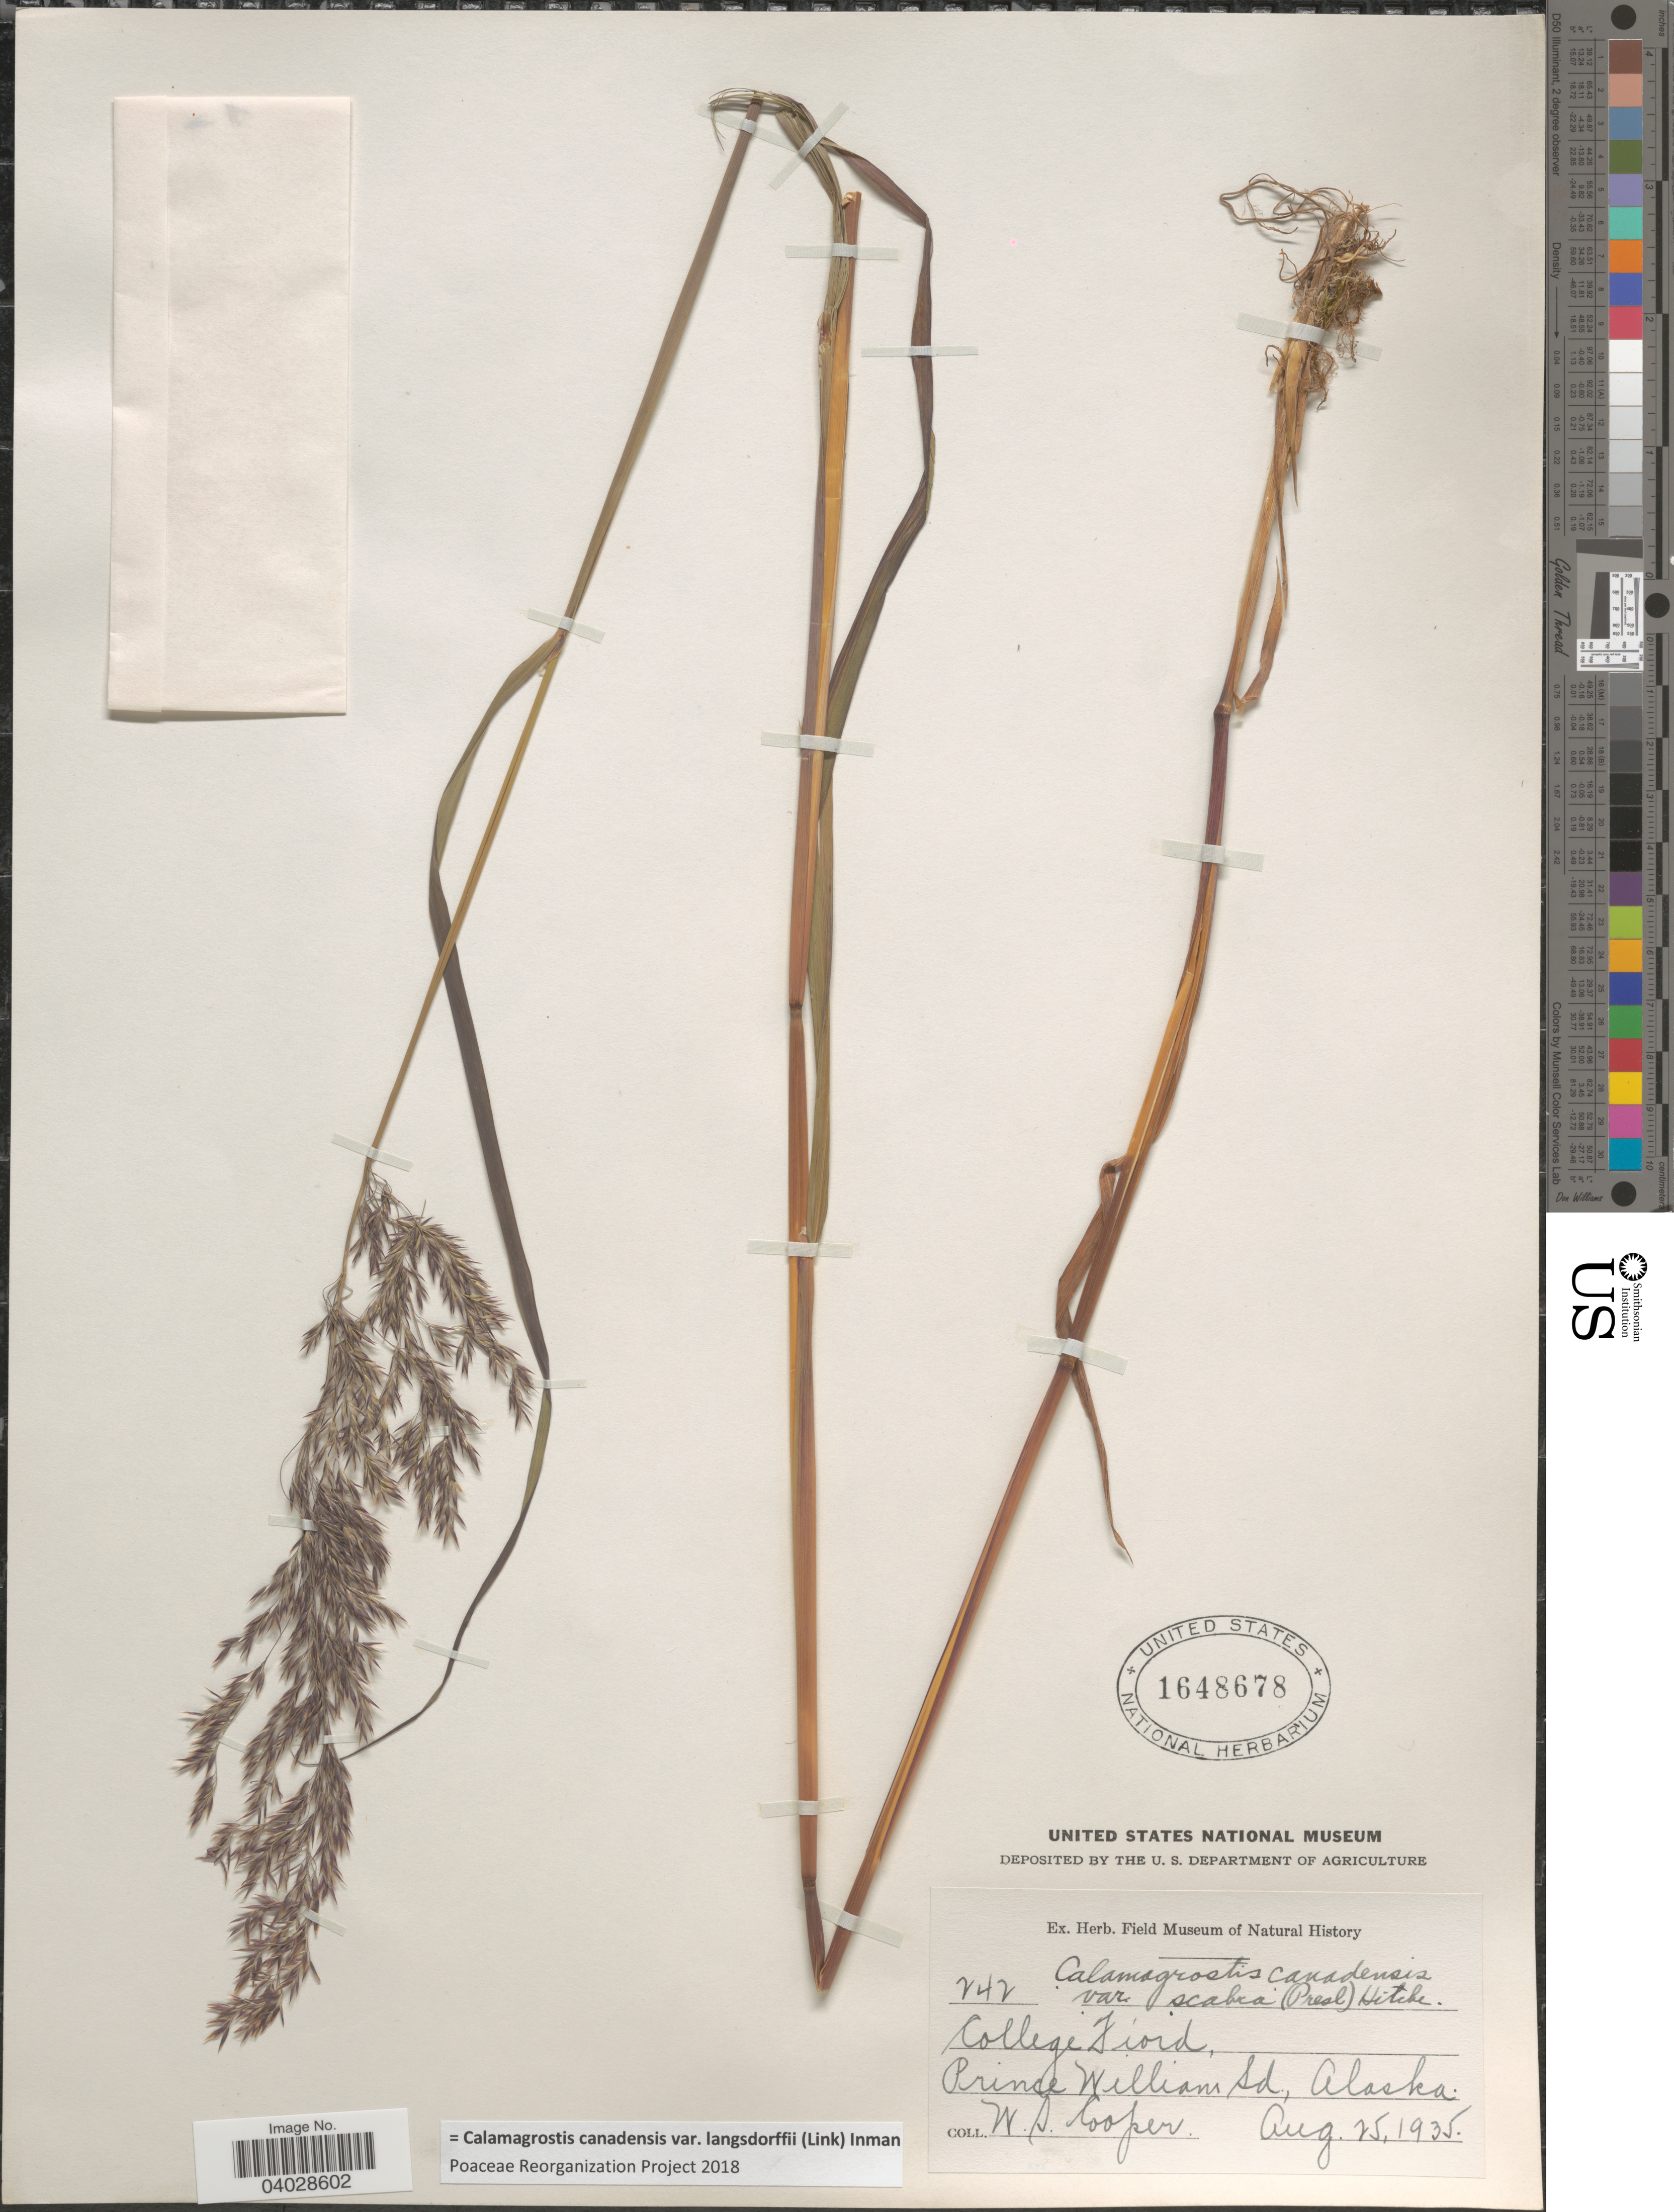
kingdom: Plantae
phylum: Tracheophyta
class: Liliopsida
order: Poales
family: Poaceae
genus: Calamagrostis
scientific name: Calamagrostis canadensis var. langsdorffii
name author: (Link) Inman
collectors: W. Cooper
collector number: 242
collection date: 1935-08-25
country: United States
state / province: Alaska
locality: College Fiord, Prince William Sd.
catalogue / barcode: US 1648678